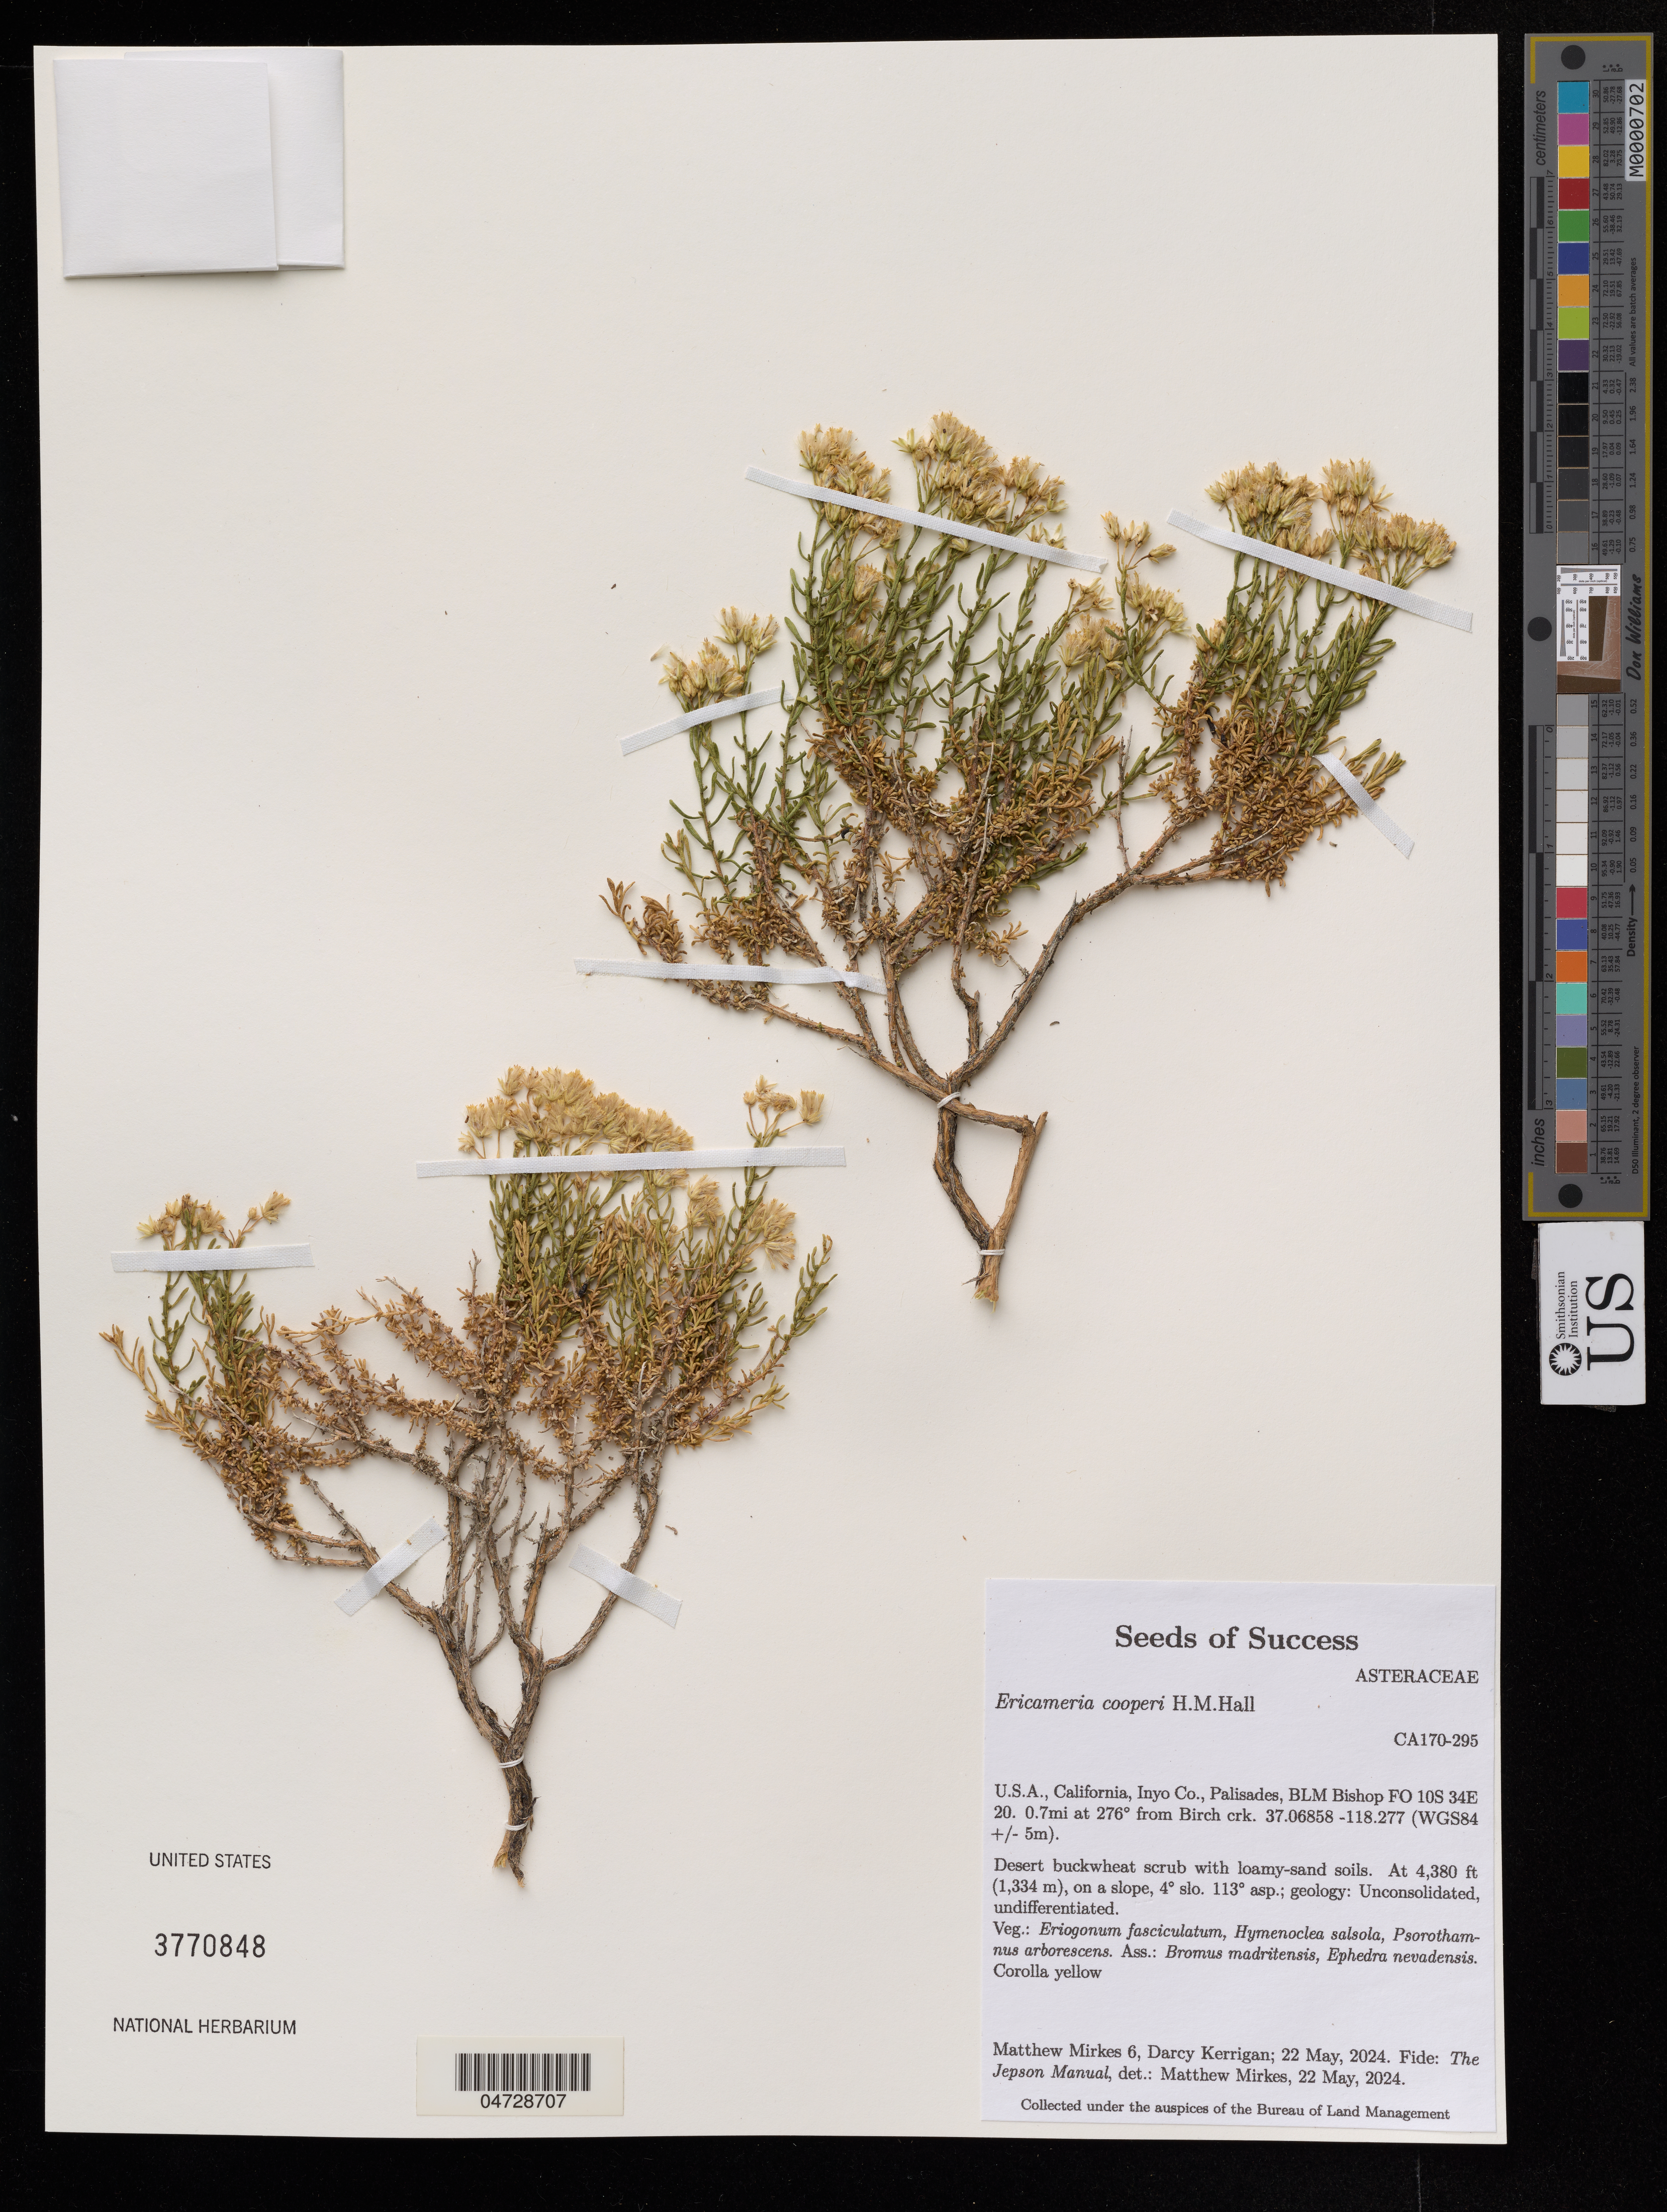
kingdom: Plantae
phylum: Tracheophyta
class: Magnoliopsida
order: Asterales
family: Asteraceae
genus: Ericameria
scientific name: Ericameria cooperi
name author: (A. Gray) Hall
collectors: M. Mirkes & D. Kerrigan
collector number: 6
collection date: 2024-05-22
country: United States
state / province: California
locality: Inyo Co., Palisades, BLM Bishop FO 10S 64E 20, 0.7mi at 276° from Birch crk.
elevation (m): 1335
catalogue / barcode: US 3770848